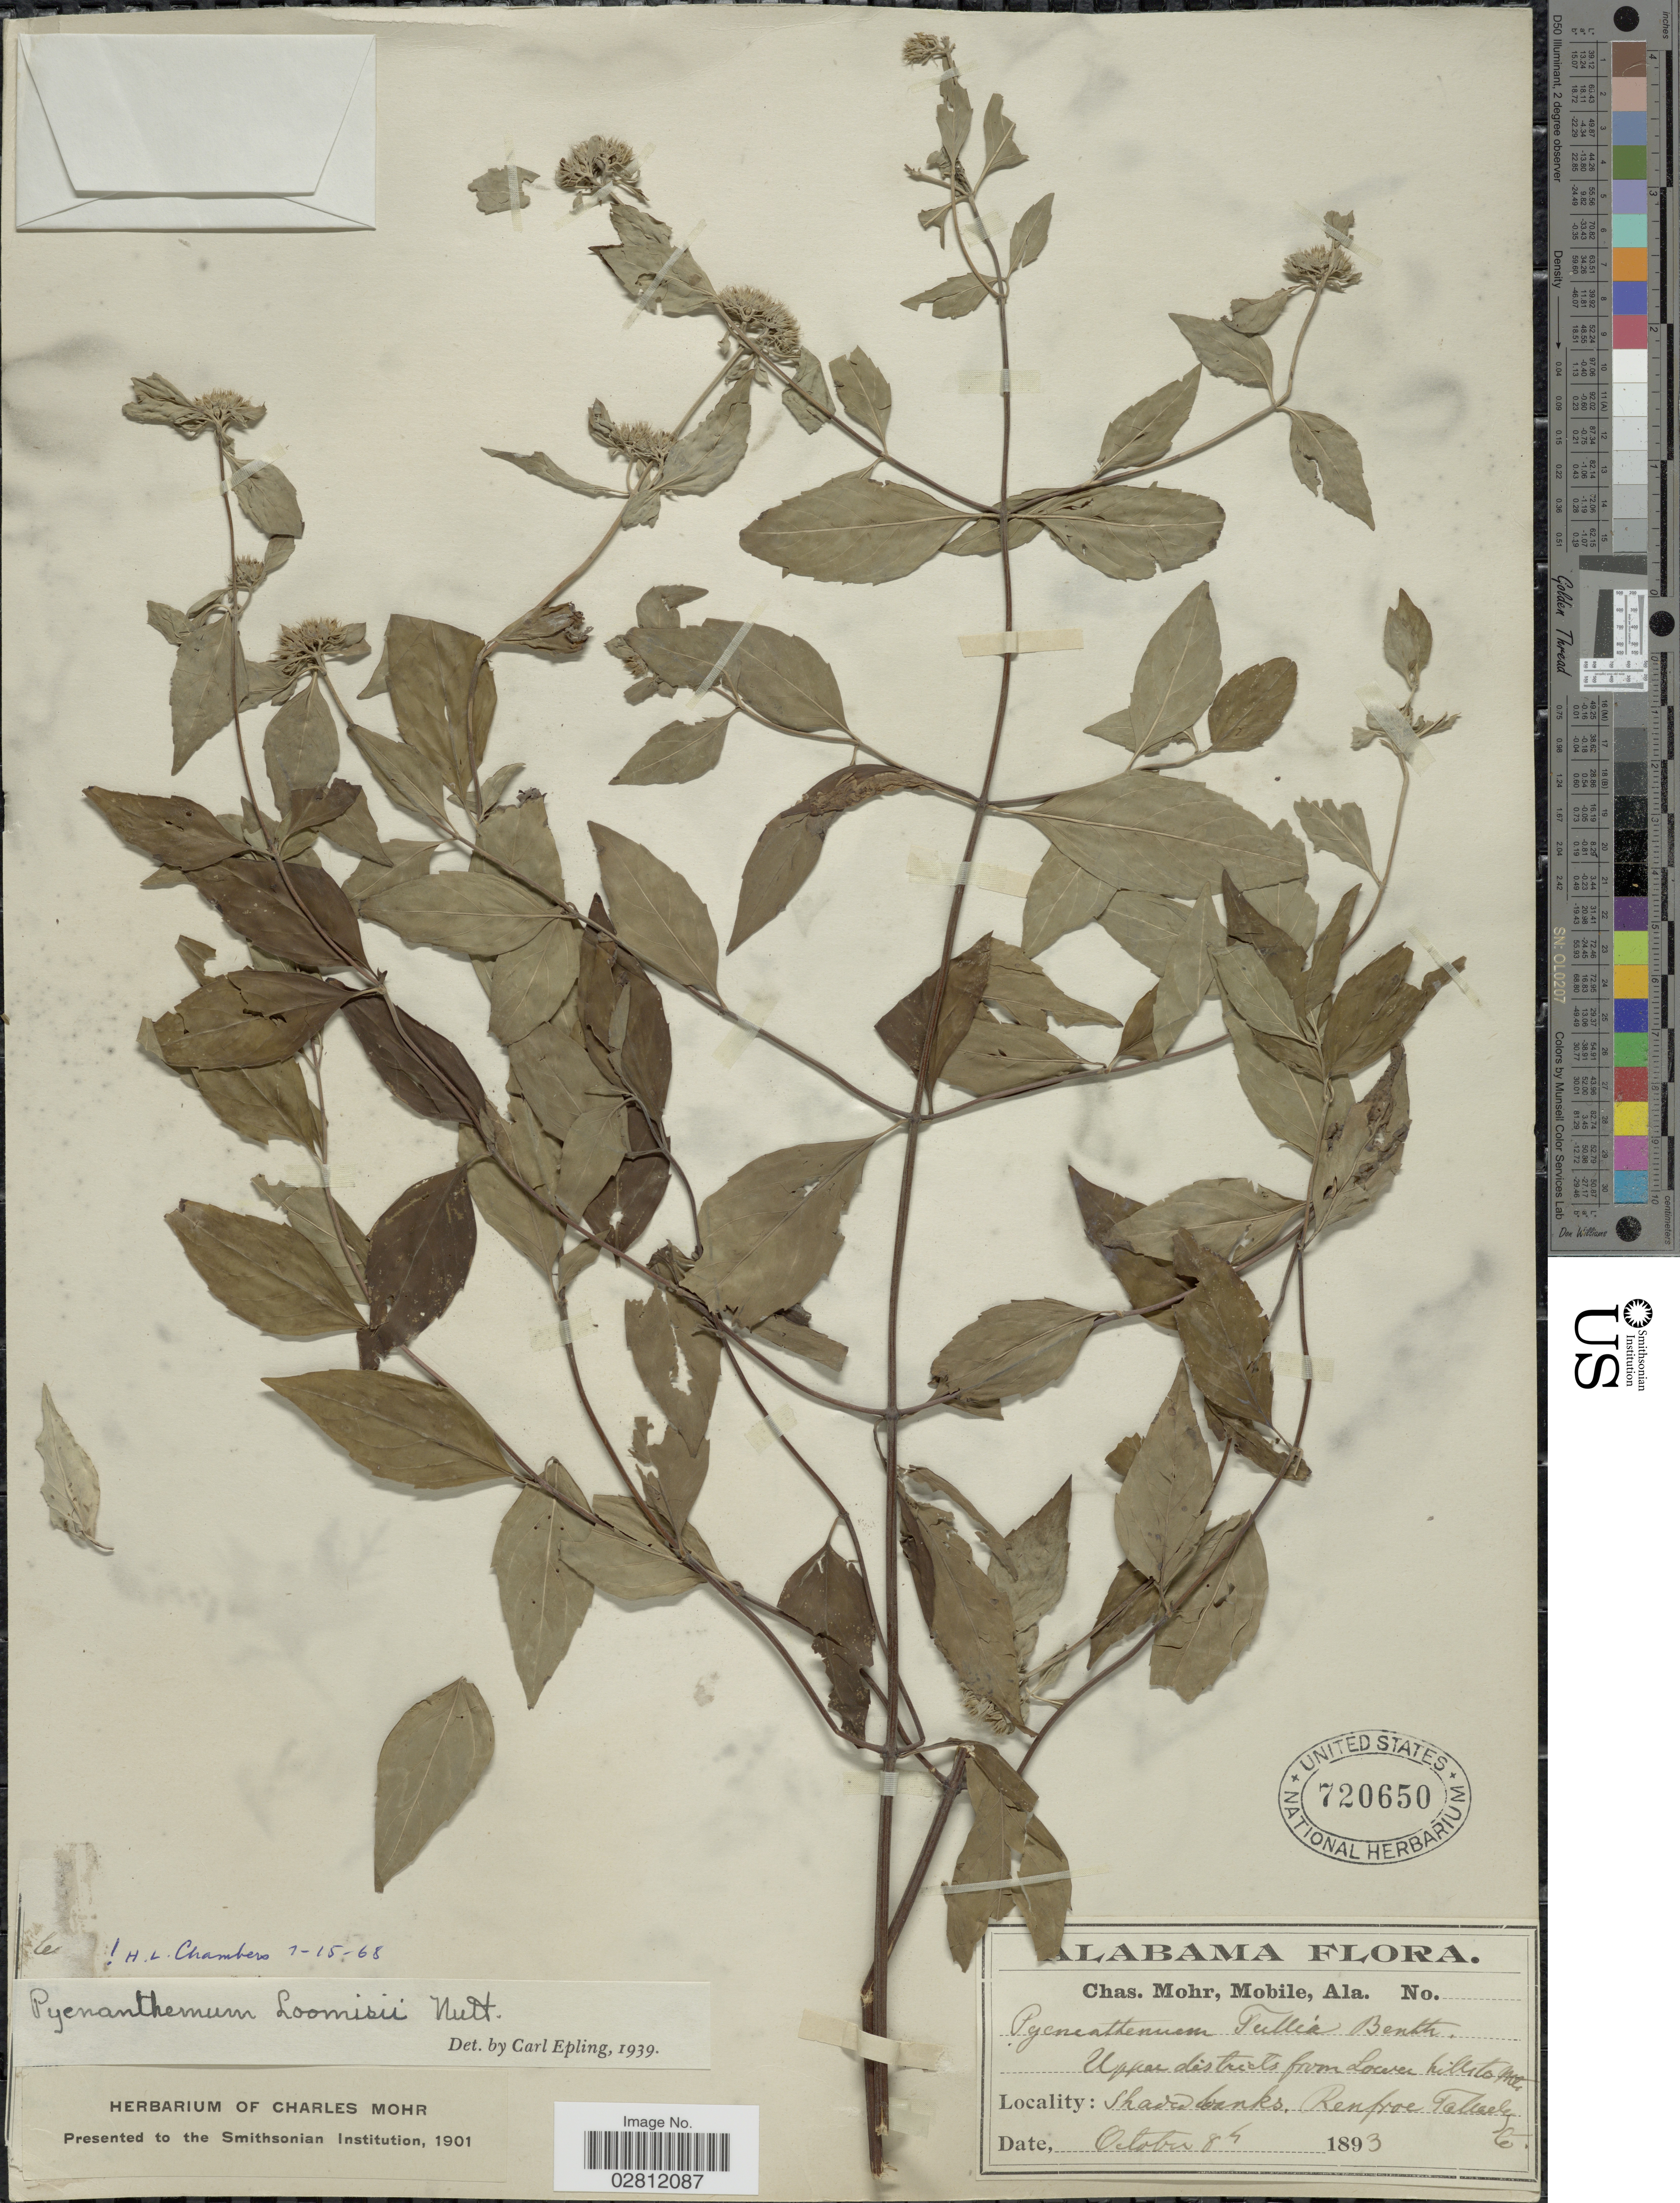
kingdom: Plantae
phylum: Tracheophyta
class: Magnoliopsida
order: Lamiales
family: Lamiaceae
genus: Pycnanthemum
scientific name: Pycnanthemum loomisii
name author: Nutt.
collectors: Mohr, C. T. (herbarium)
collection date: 1893-10-08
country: United States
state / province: Alabama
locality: Upper districts from Lower hills to mts., Shaded banks, Renfroe, Chattahoochee Co.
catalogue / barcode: US 720650